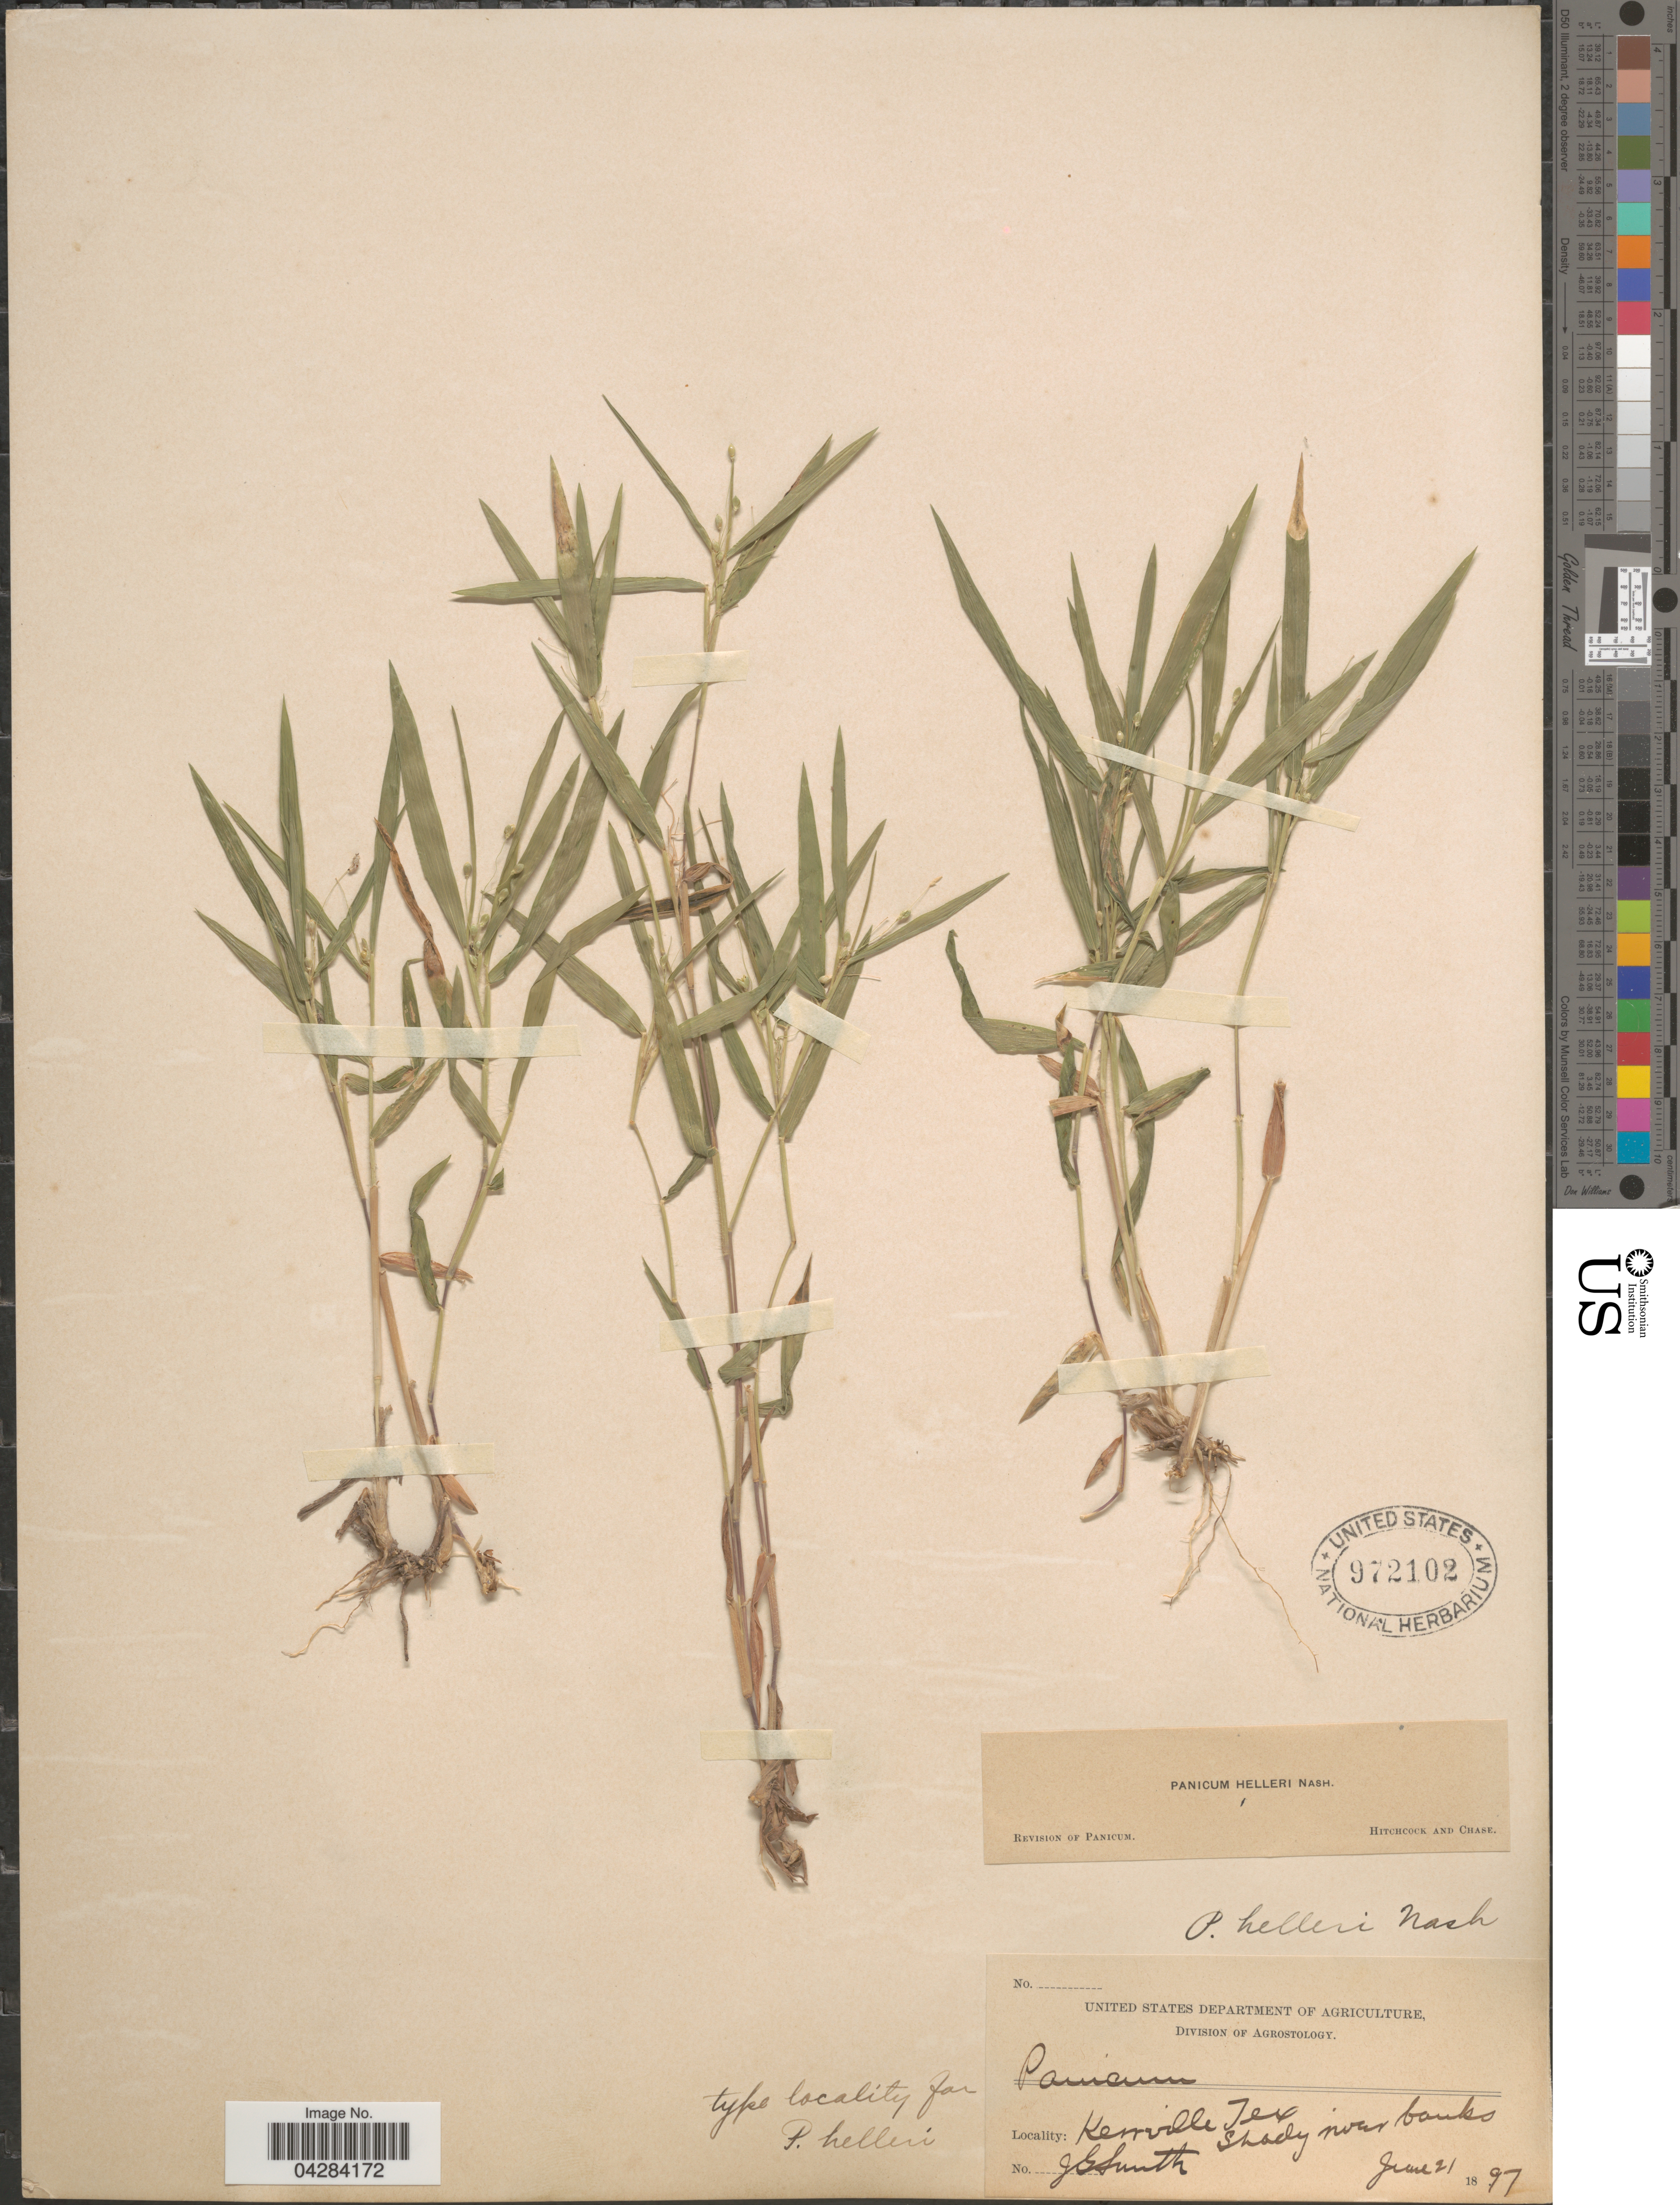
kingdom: Plantae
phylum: Tracheophyta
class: Liliopsida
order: Poales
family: Poaceae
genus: Dichanthelium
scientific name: Dichanthelium oligosanthes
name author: (Schult.) Gould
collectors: J. G. Smith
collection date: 1897-06-21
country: United States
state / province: Texas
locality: Kerrville.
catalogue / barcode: US 972102